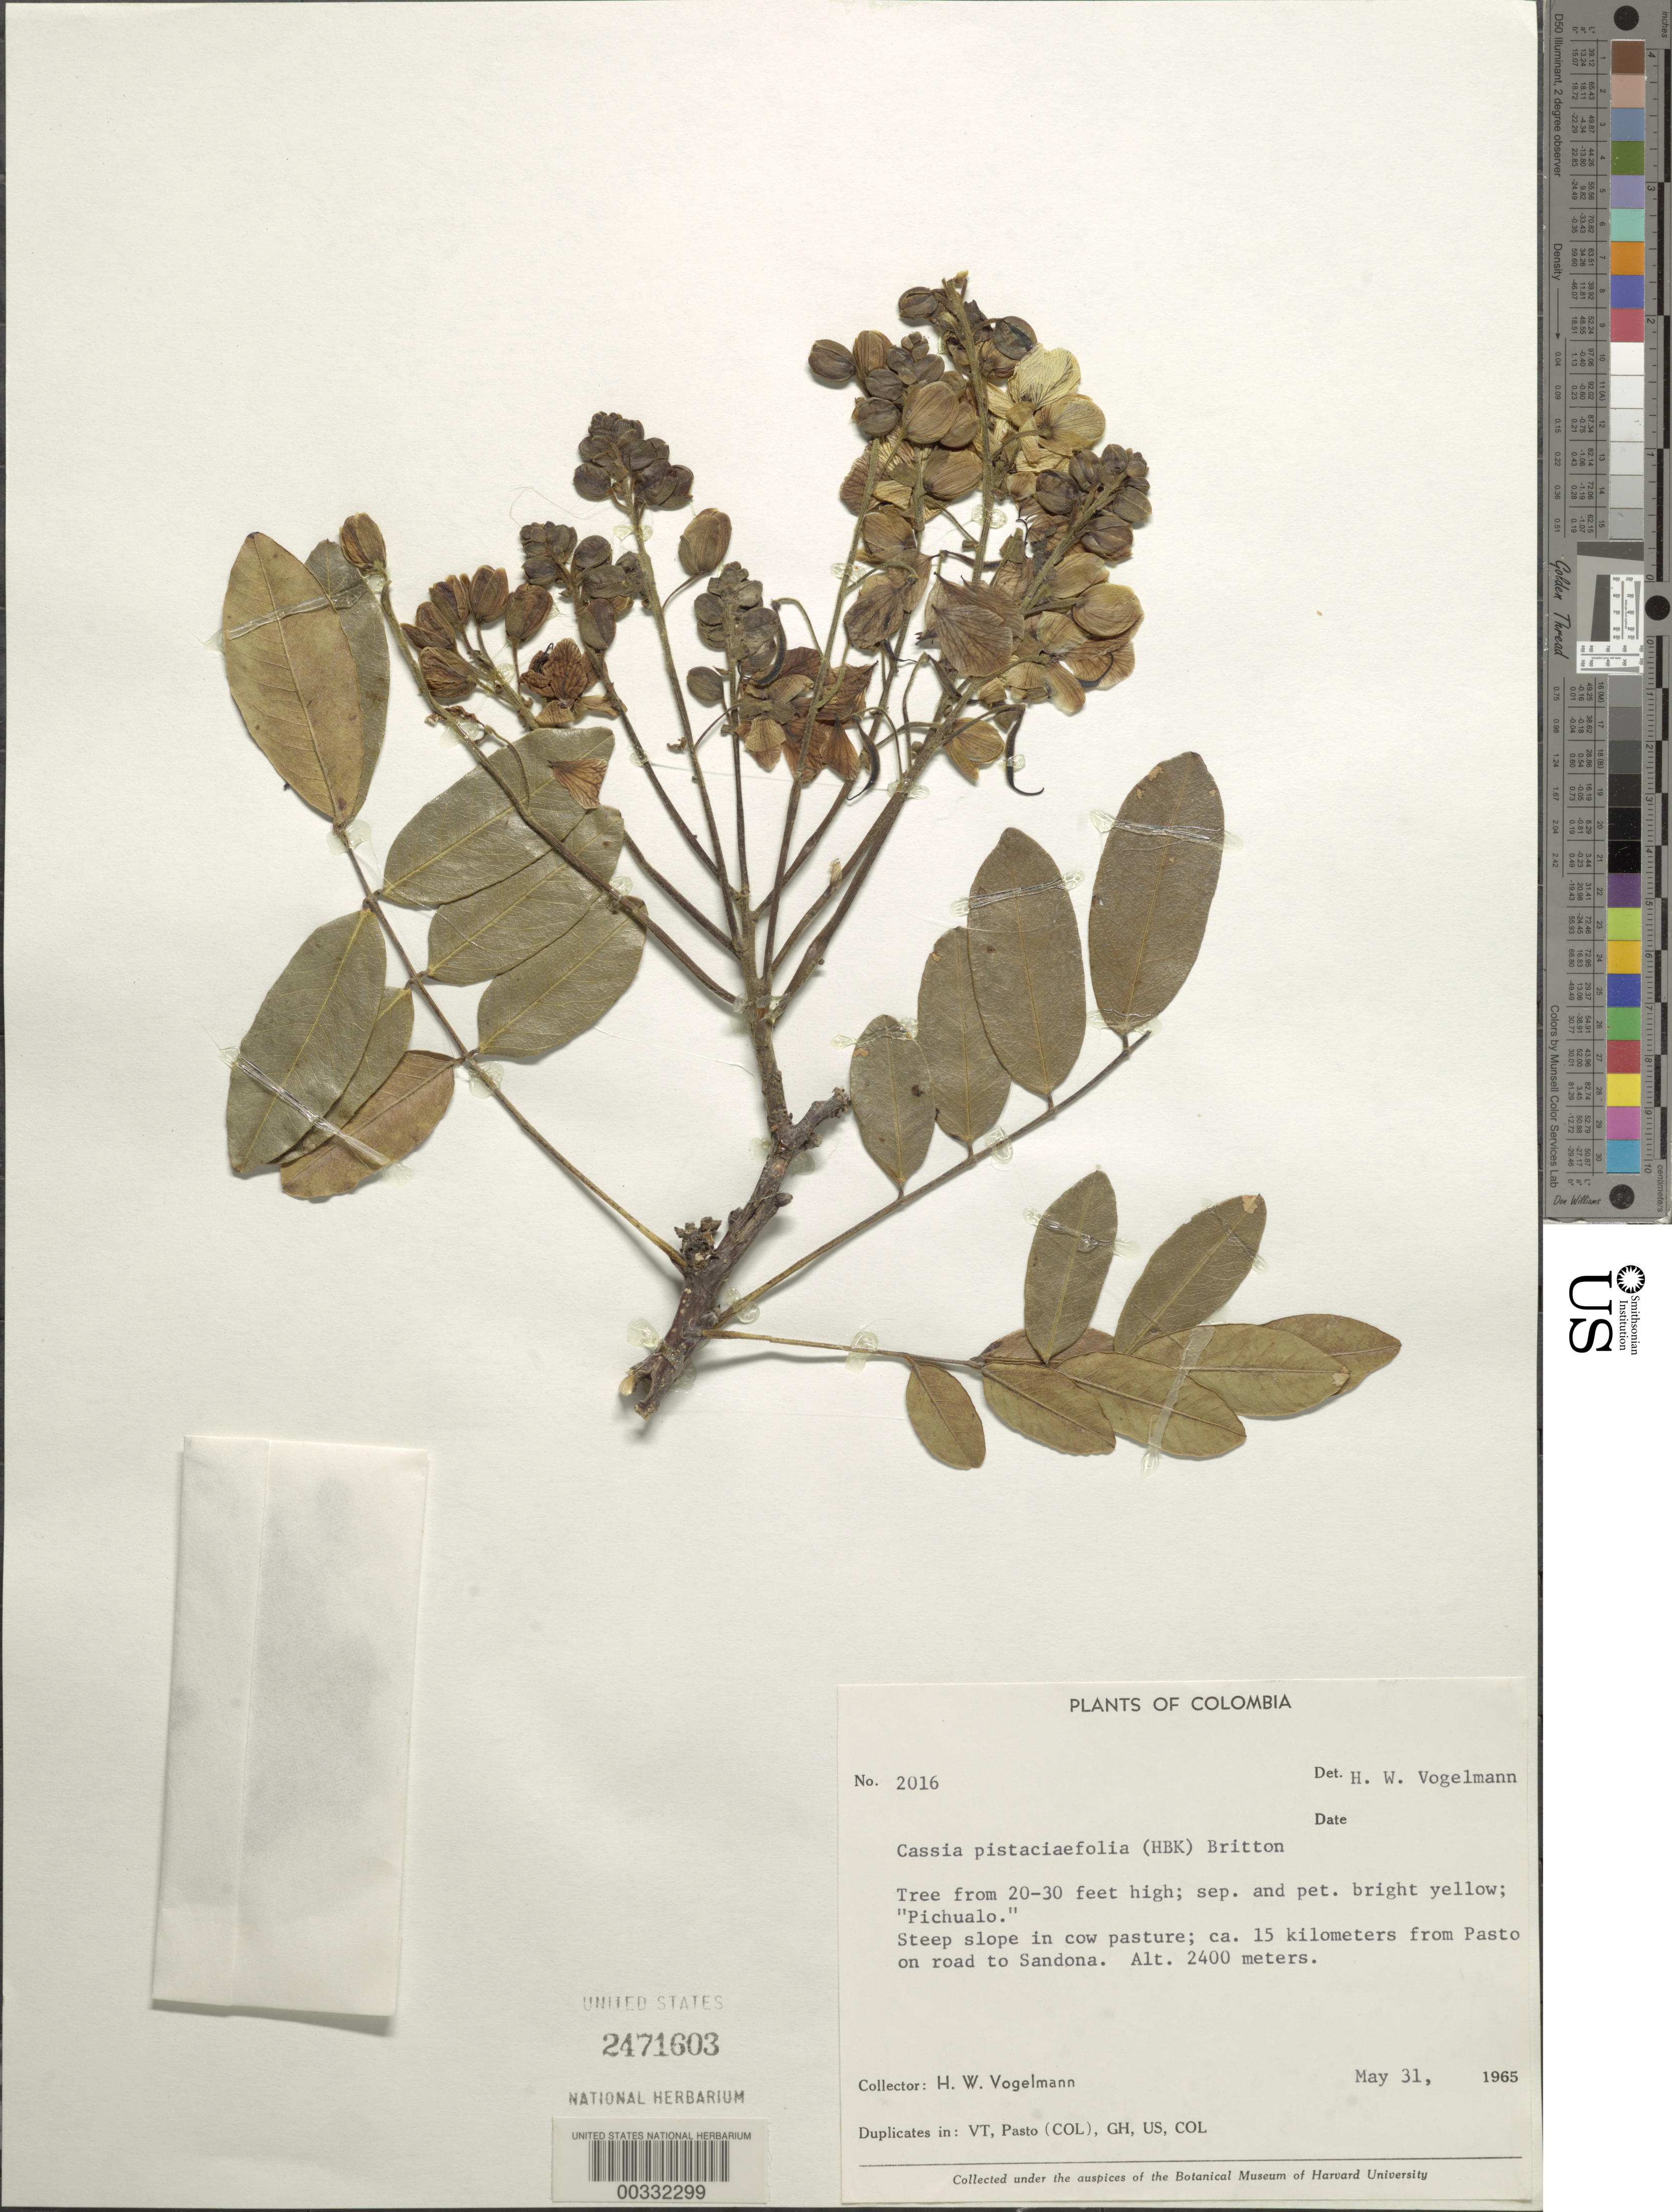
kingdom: Plantae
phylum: Tracheophyta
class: Magnoliopsida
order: Fabales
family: Fabaceae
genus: Senna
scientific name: Senna pistaciifolia var. pistaciifolia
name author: (Kunth) H.S. Irwin & Barneby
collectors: H. Vogelmann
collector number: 2016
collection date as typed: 31 May 1965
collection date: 1965-05-31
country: Colombia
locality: Ca 15 km from Pasto on road to Sandona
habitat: Steep slope in cow pasture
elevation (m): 2400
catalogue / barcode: US 2471603